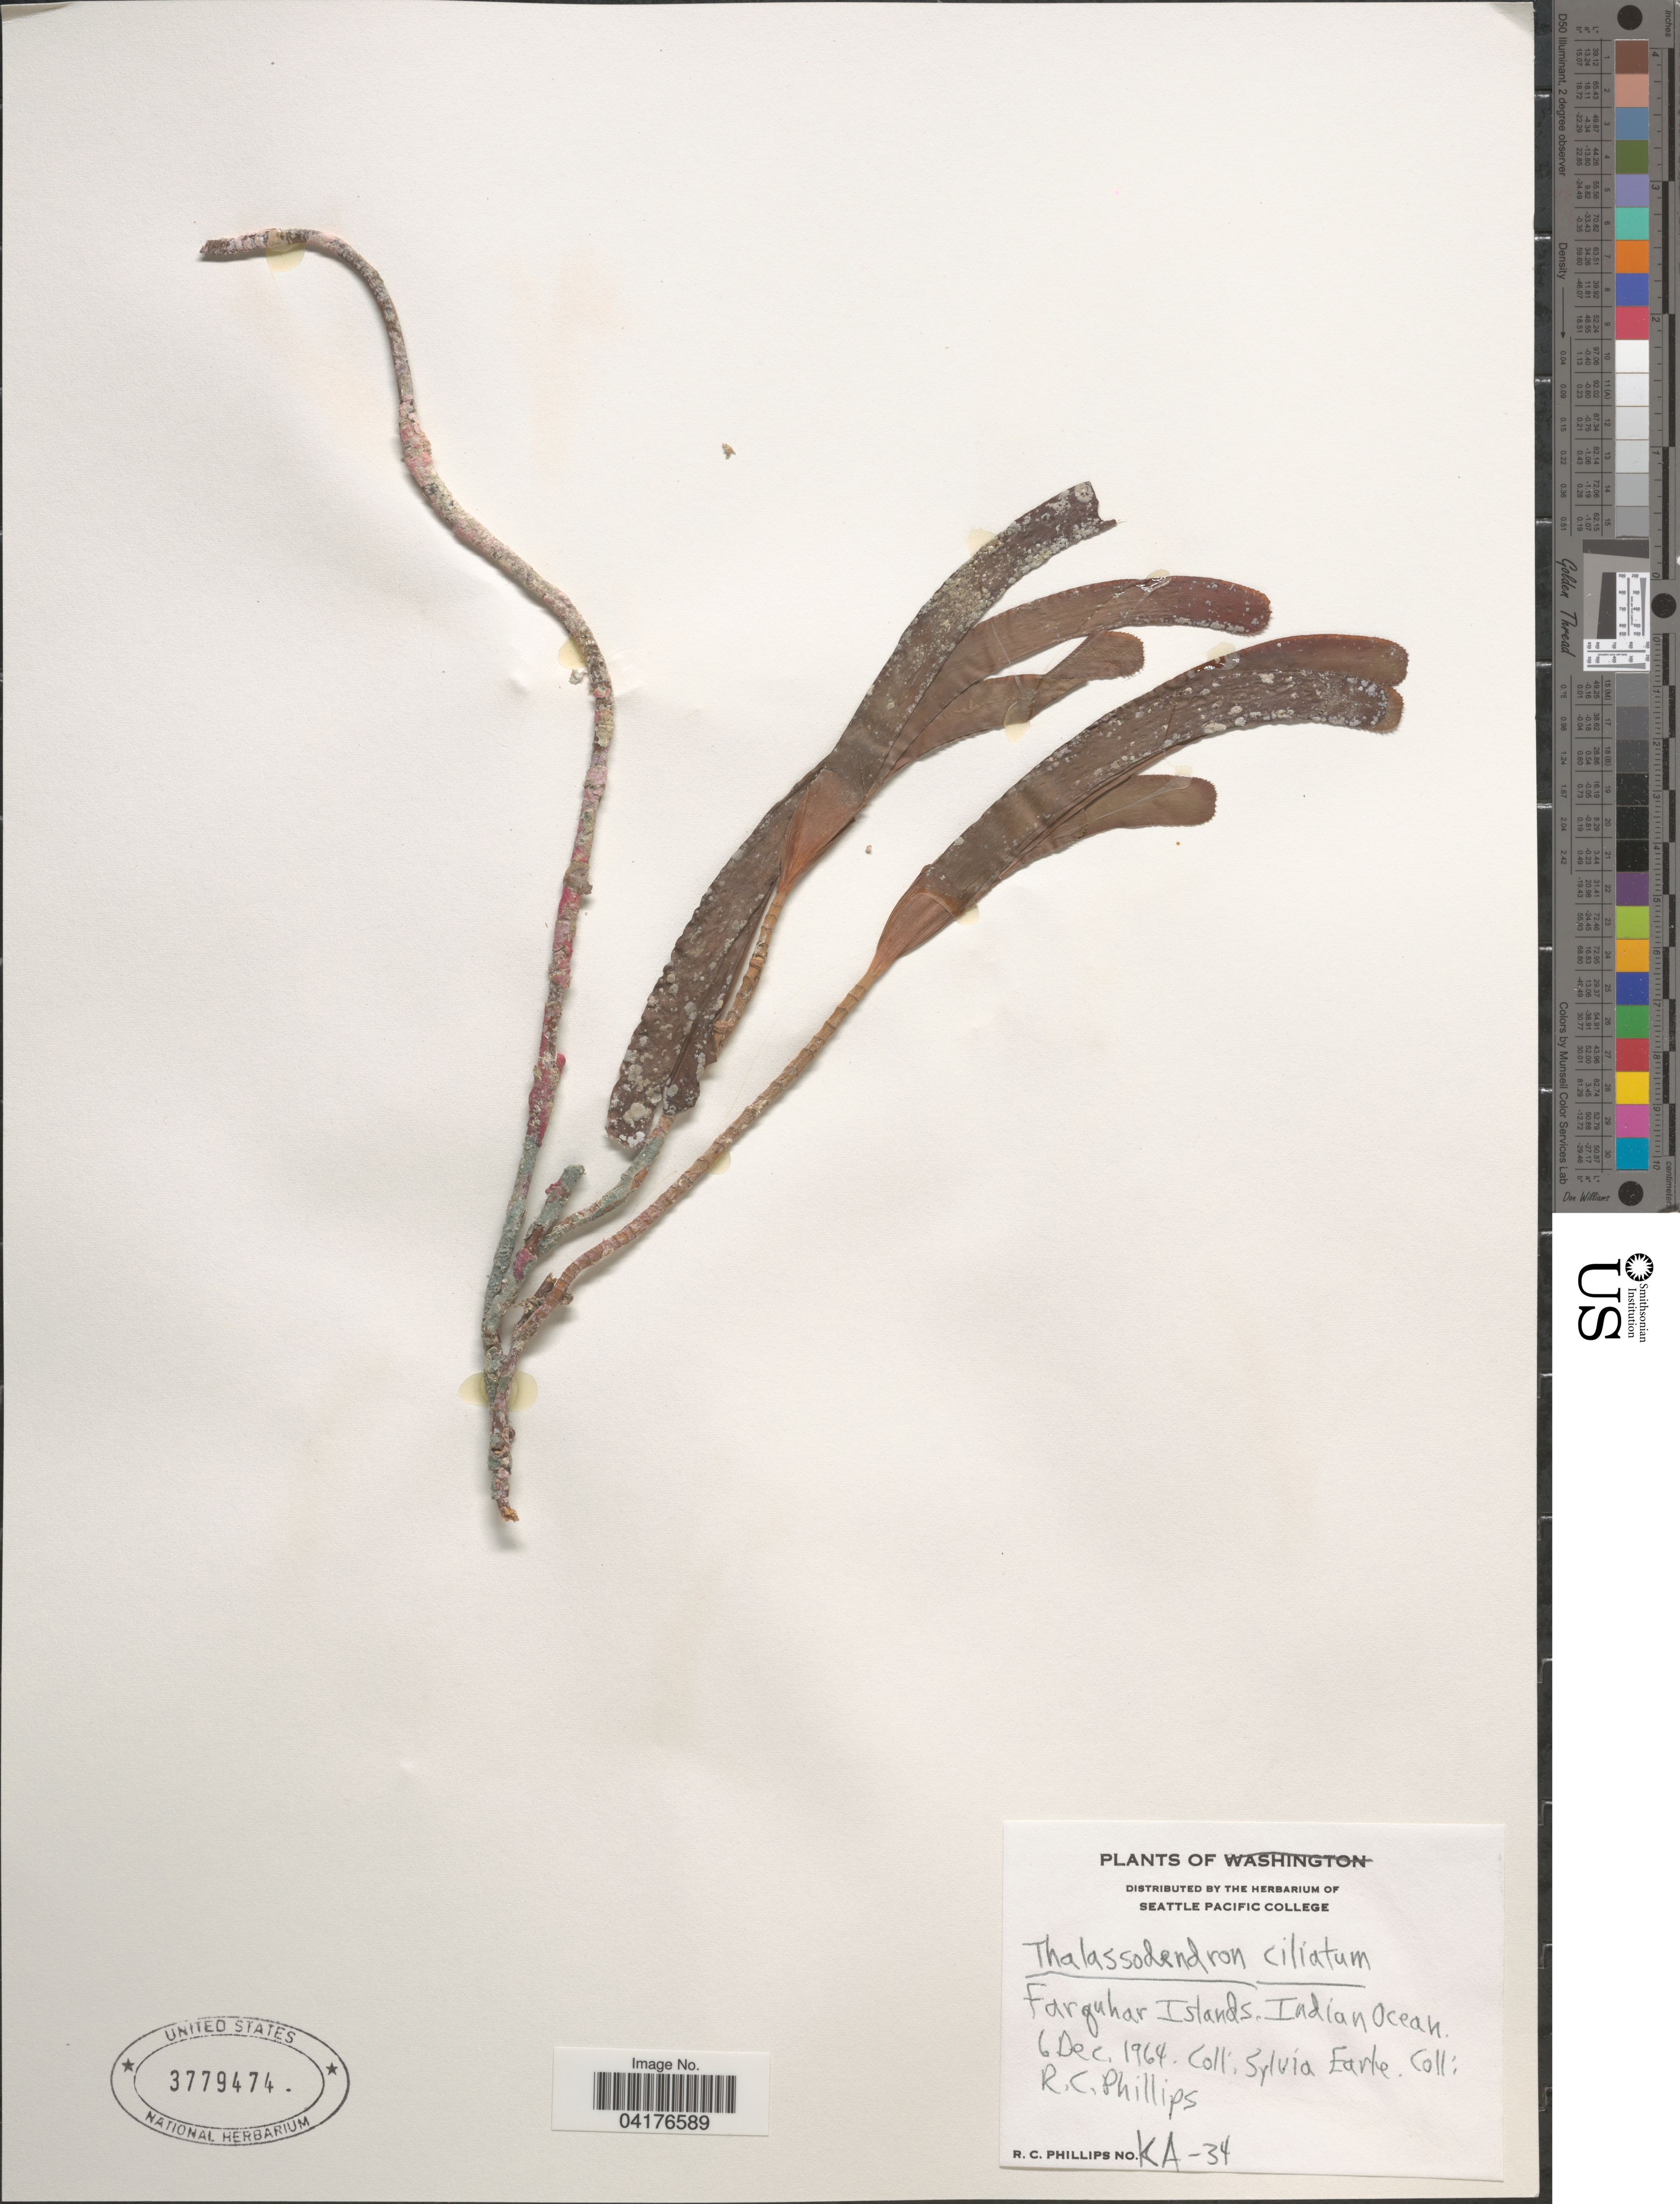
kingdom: Plantae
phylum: Tracheophyta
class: Liliopsida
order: Alismatales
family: Cymodoceaceae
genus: Thalassodendron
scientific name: Thalassodendron ciliatum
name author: (Forssk.) Hartog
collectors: S. A. Earle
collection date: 1964-12-06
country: Seychelles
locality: Farquhar Islands, Indian Ocean.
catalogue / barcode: US 3779474